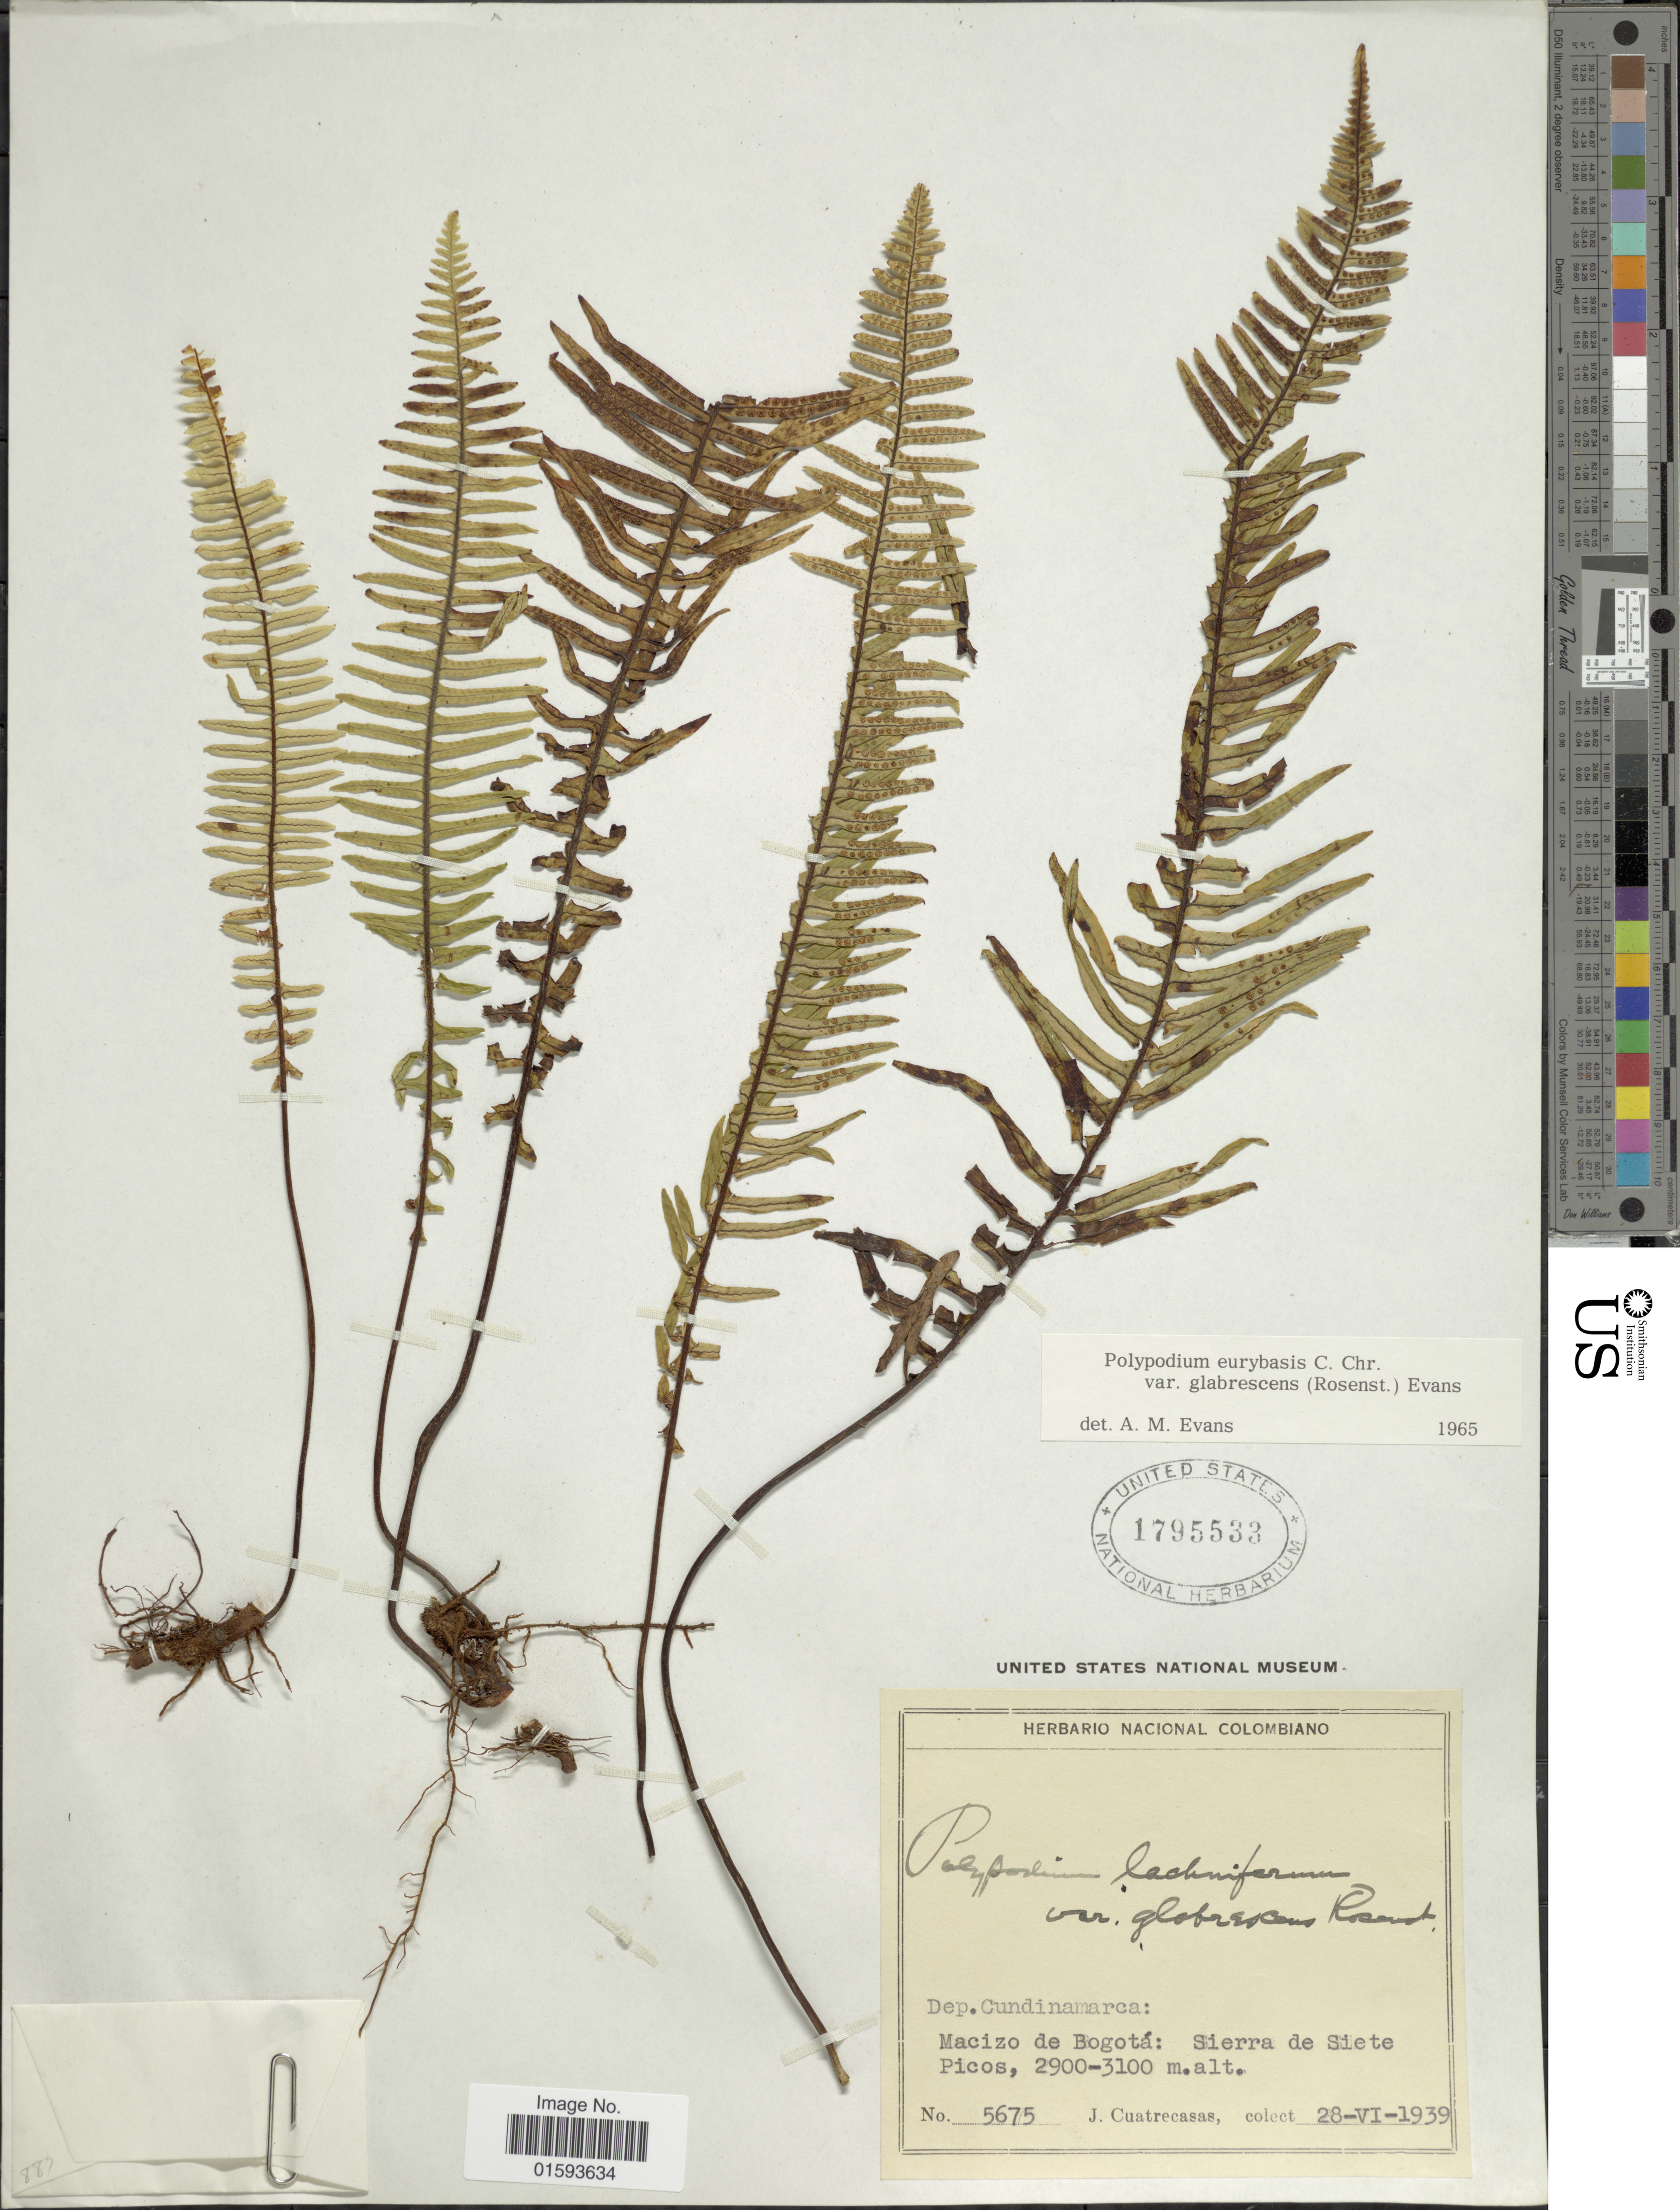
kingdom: Plantae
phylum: Tracheophyta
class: Polypodiopsida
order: Polypodiales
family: Polypodiaceae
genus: Pecluma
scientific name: Pecluma eurybasis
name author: (C. Chr.) M.G. Price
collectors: J. Cuatrecasas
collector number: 5675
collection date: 1939-06-28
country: Colombia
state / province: Cundinamarca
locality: Macizo de Bogota: Sierra de Siete Picos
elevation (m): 2900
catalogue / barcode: US 1795533